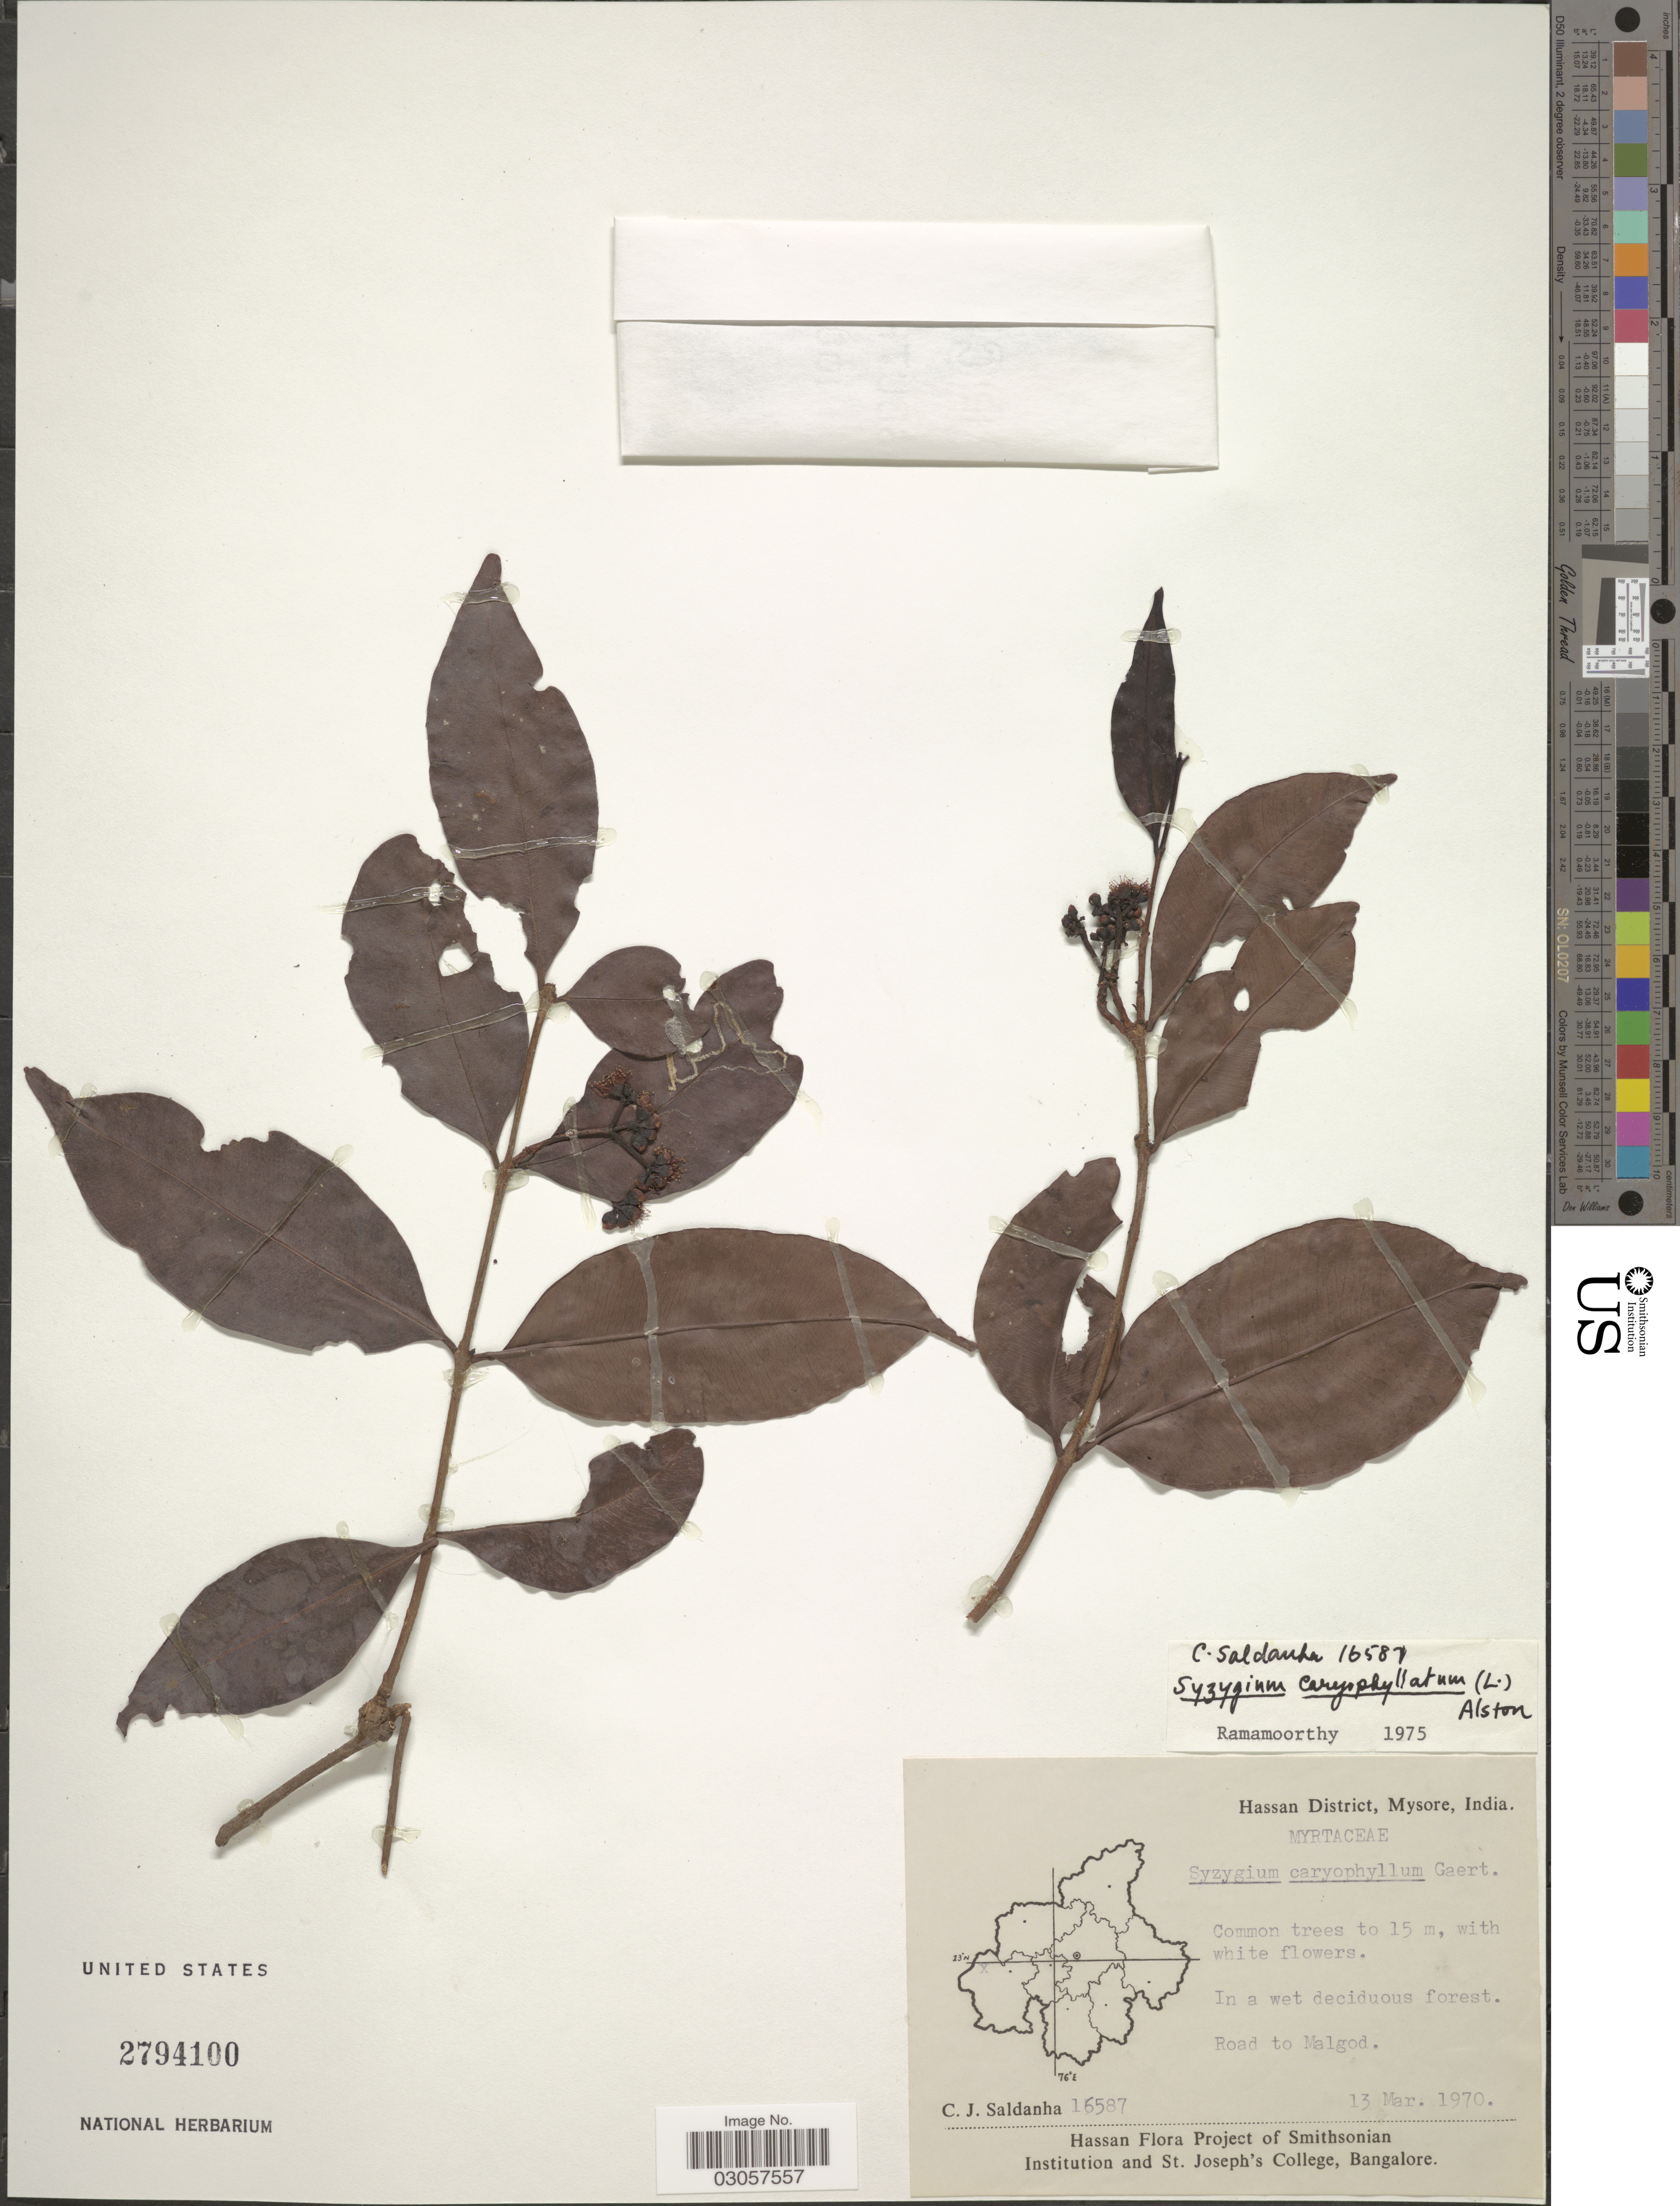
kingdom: Plantae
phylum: Tracheophyta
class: Magnoliopsida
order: Myrtales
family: Myrtaceae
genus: Syzygium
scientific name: Syzygium caryophyllatum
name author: (L.) Alston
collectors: C. J. Saldanha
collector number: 16587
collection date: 1970-03-13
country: India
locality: Hassan District, Mysore, India, Road to Malgod.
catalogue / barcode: US 2794100